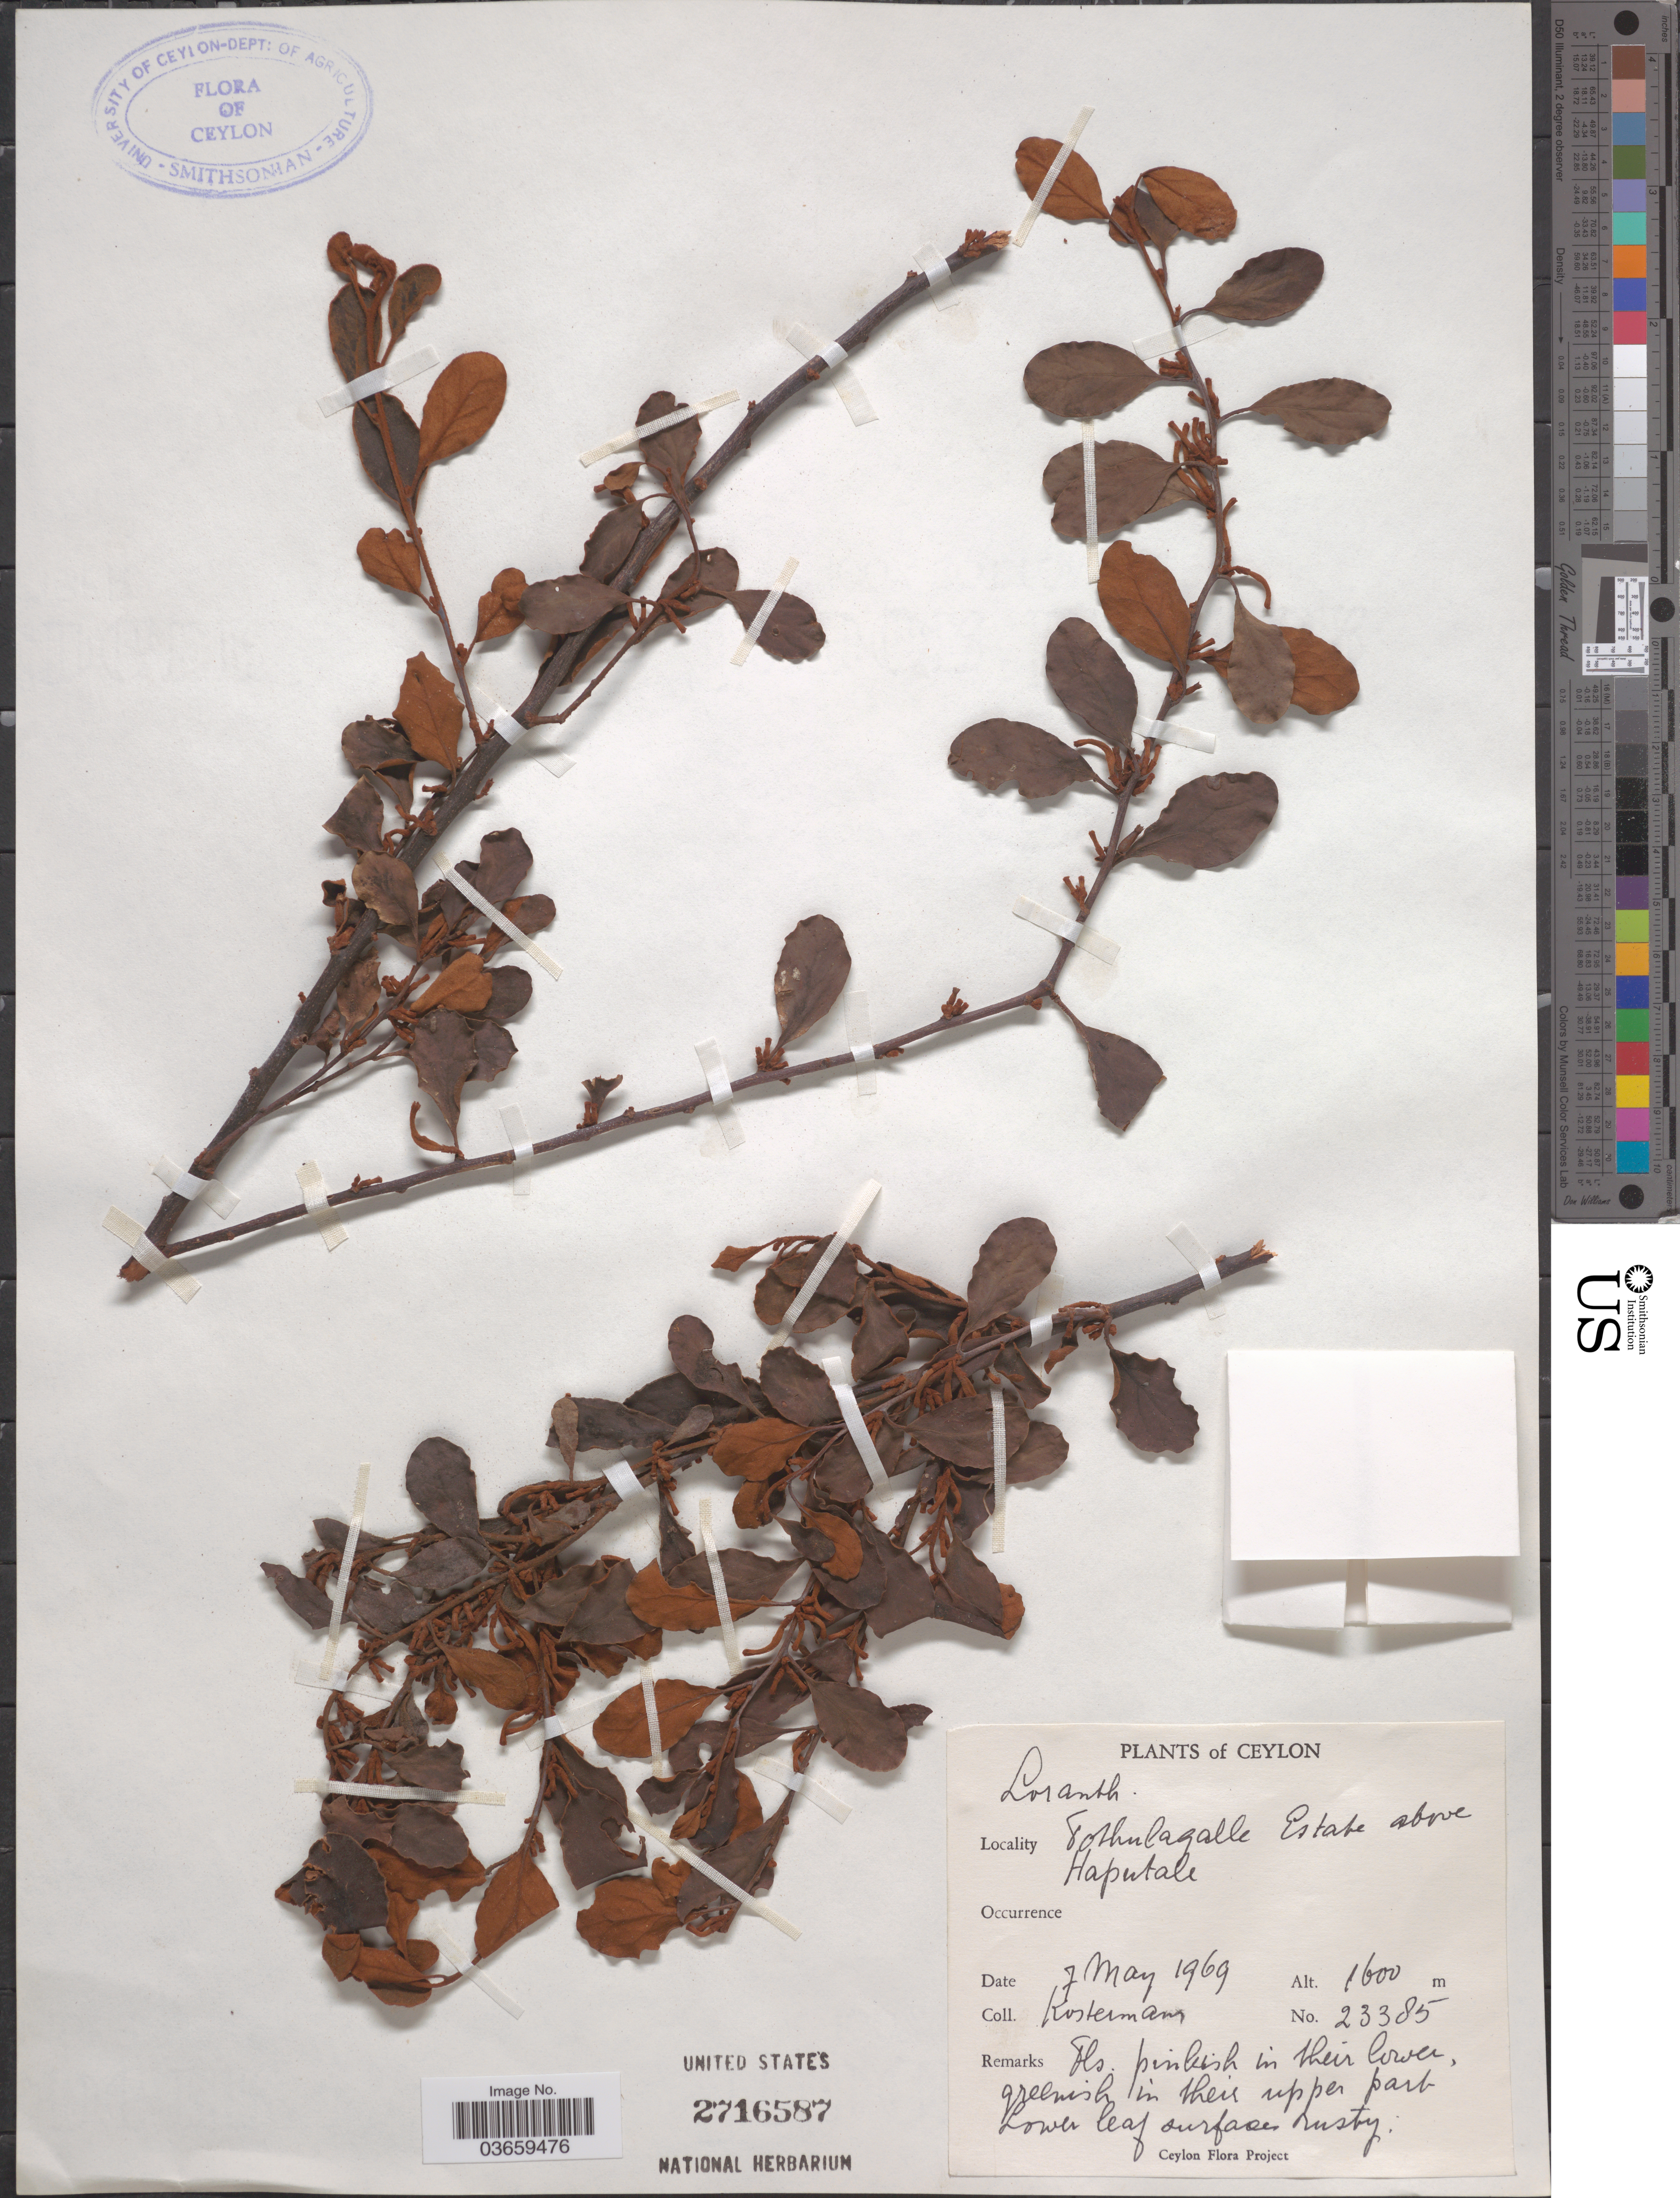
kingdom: Plantae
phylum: Tracheophyta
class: Magnoliopsida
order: Santalales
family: Loranthaceae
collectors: Kostermans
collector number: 23385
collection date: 1969-05-07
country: Sri Lanka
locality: Ceylon. Pothulagalle [interpreted] Estate above Haputale.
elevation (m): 1600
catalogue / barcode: US 2716587